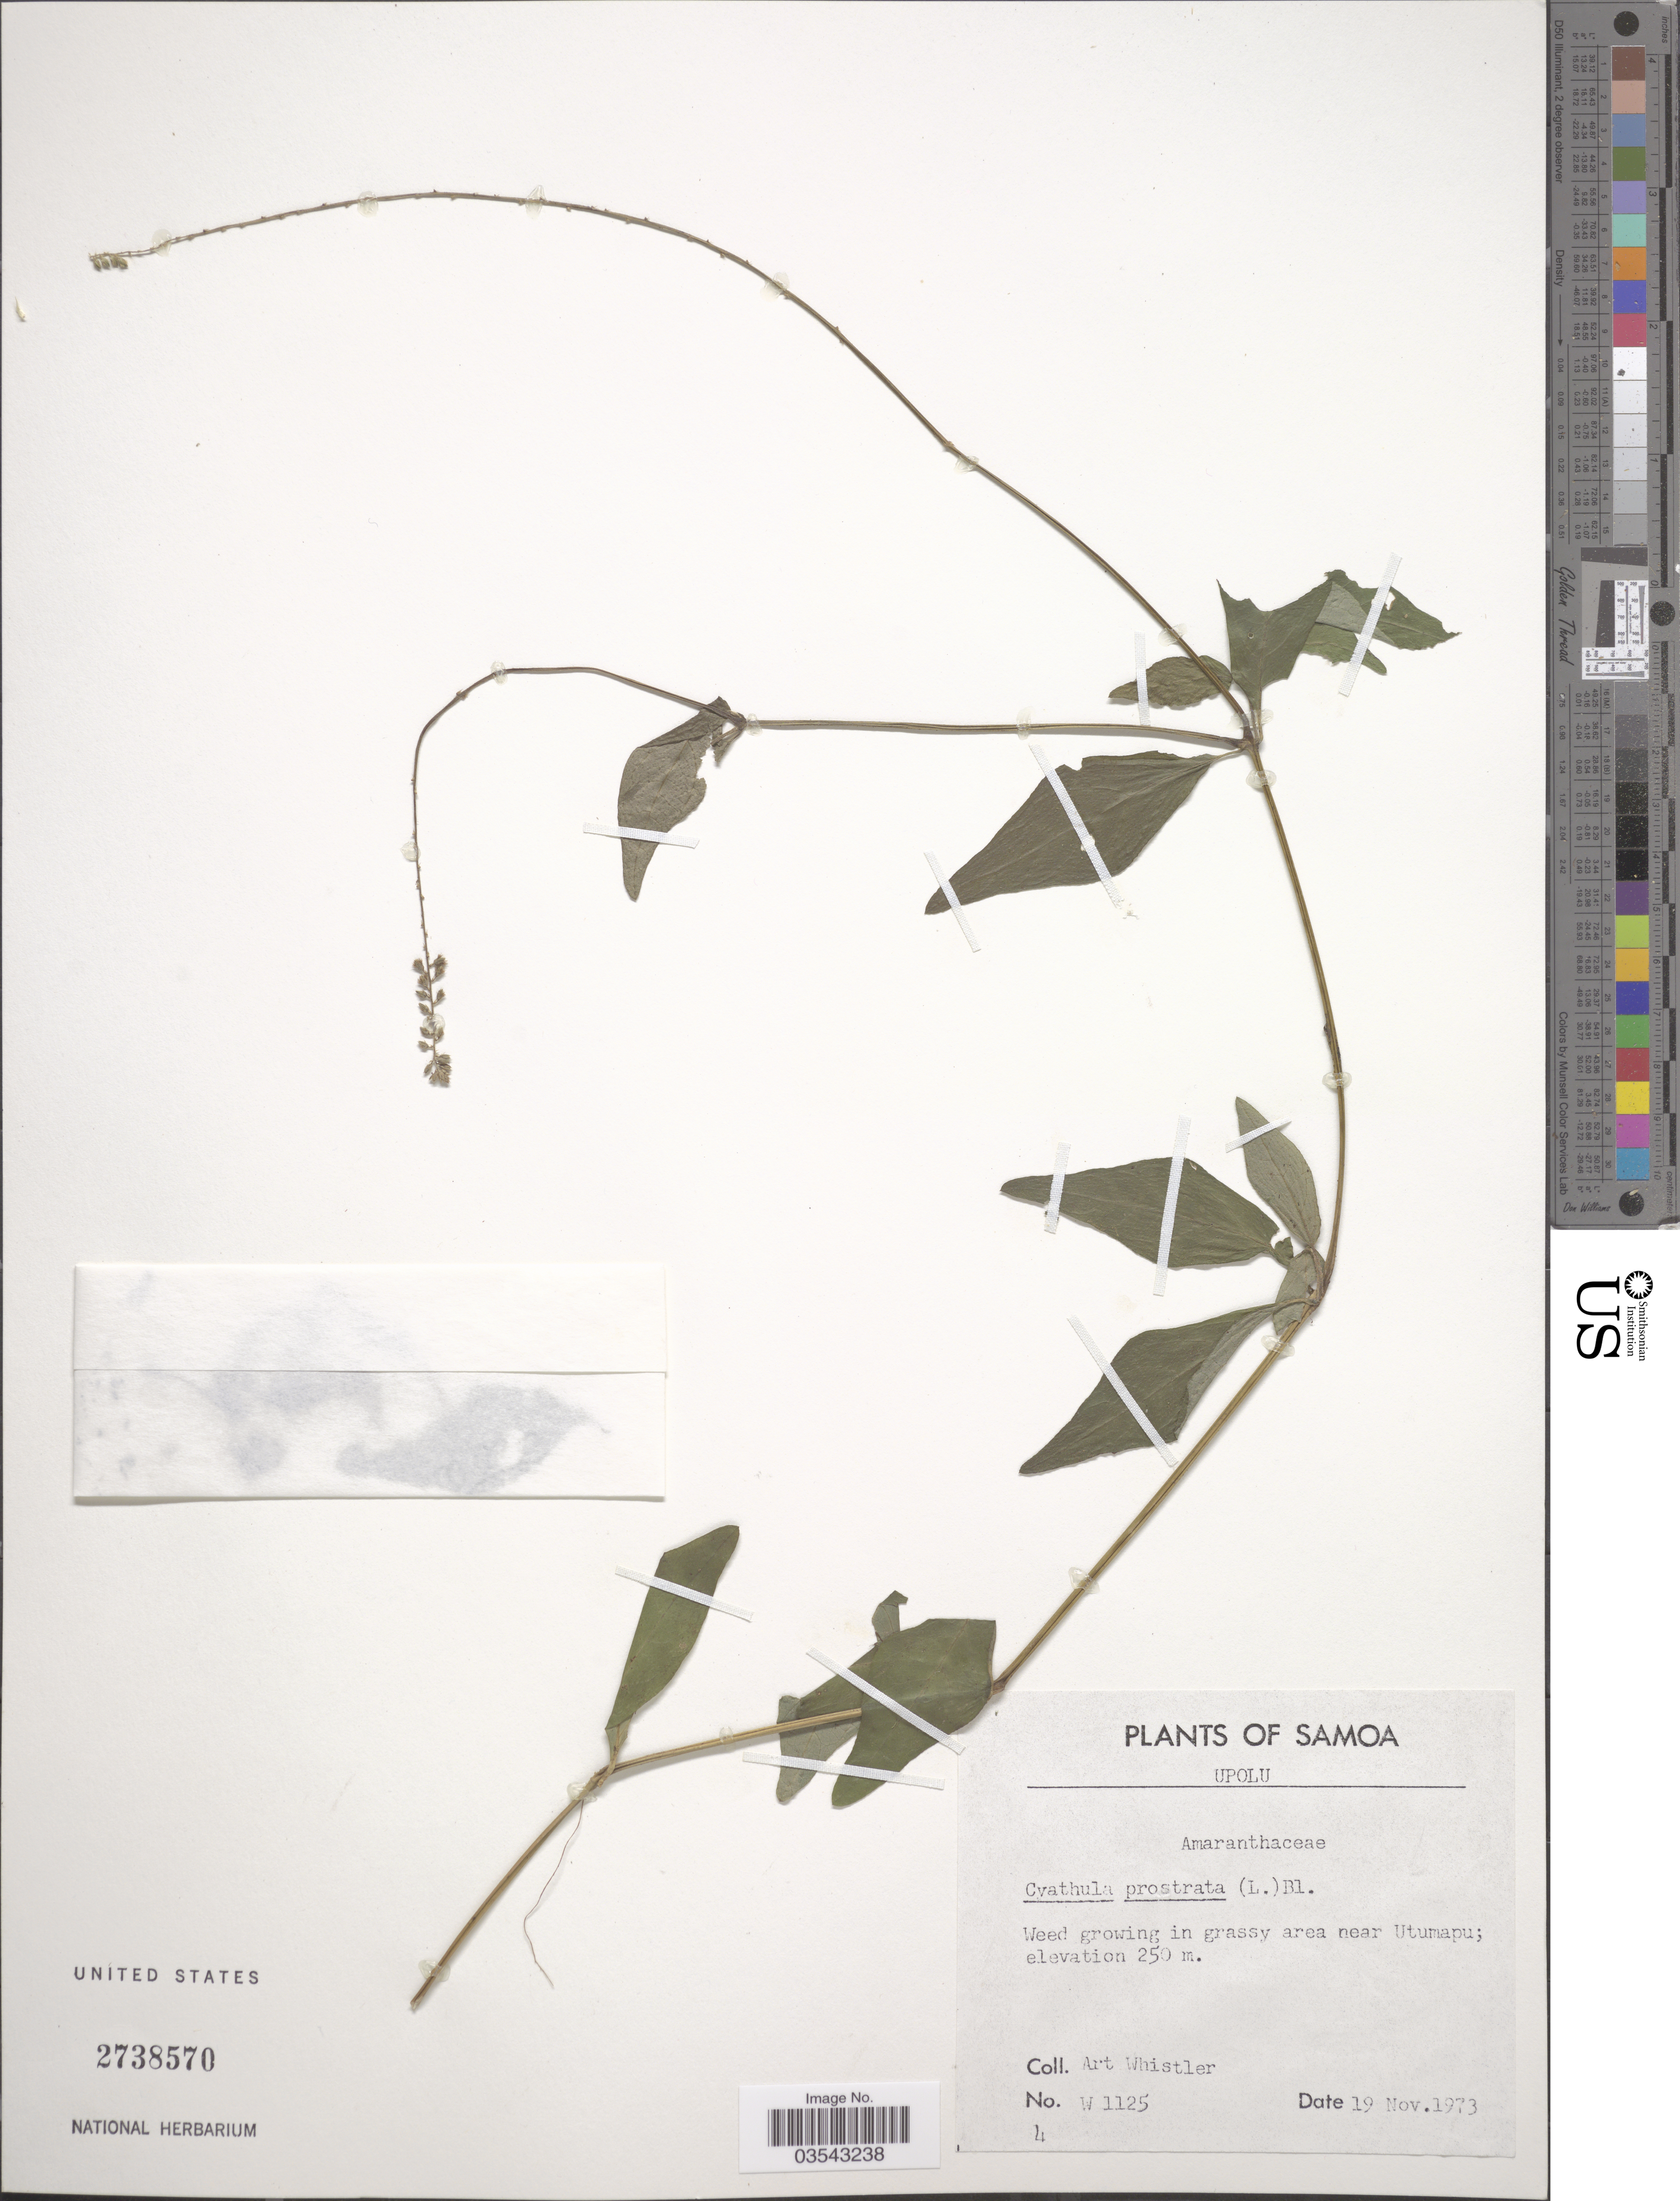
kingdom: Plantae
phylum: Tracheophyta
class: Magnoliopsida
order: Caryophyllales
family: Amaranthaceae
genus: Cyathula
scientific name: Cyathula prostrata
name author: (L.) Blume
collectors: A. Whistler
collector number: W 1125/4?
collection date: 1973-11-19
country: Samoa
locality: Samoa. Upolu. In grassy near Utumapu.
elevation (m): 250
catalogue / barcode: US 2738570